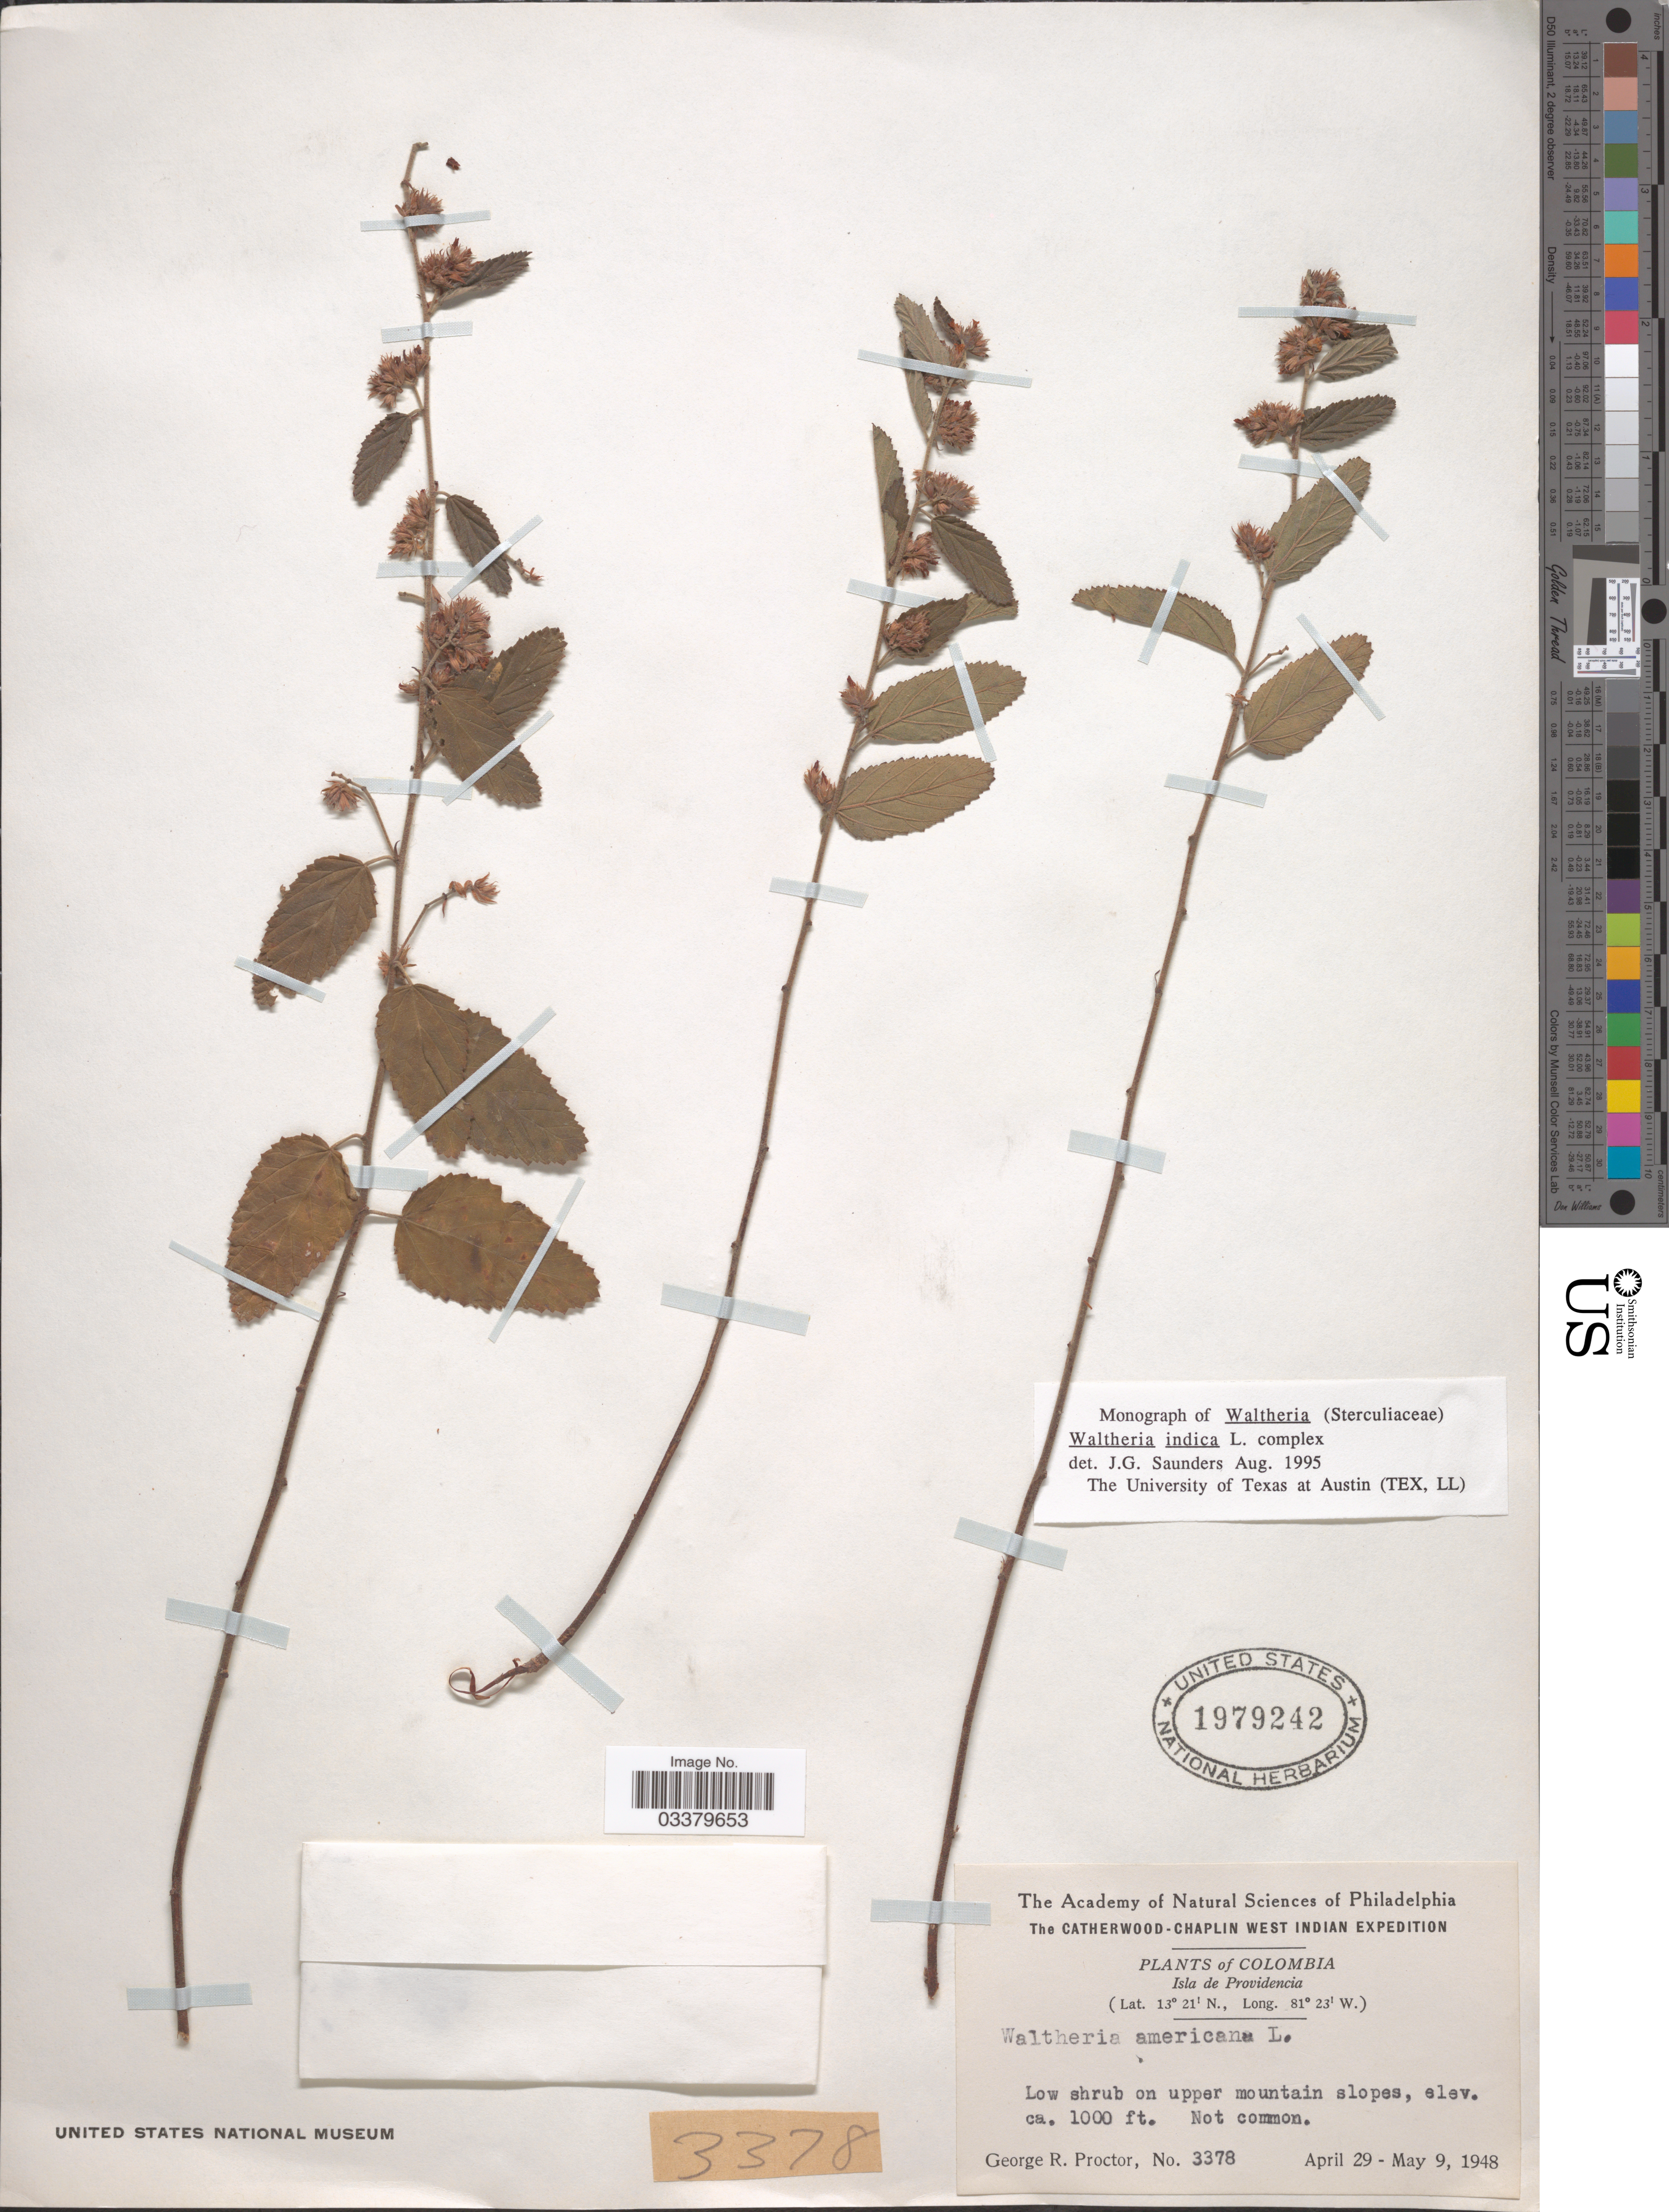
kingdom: Plantae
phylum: Tracheophyta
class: Magnoliopsida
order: Malvales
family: Malvaceae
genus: Waltheria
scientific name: Waltheria indica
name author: L.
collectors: G. R. Proctor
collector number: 3378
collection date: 1948-04-29/1948-05-09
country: Colombia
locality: Isla de Providencia.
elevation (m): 1000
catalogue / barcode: US 1979242